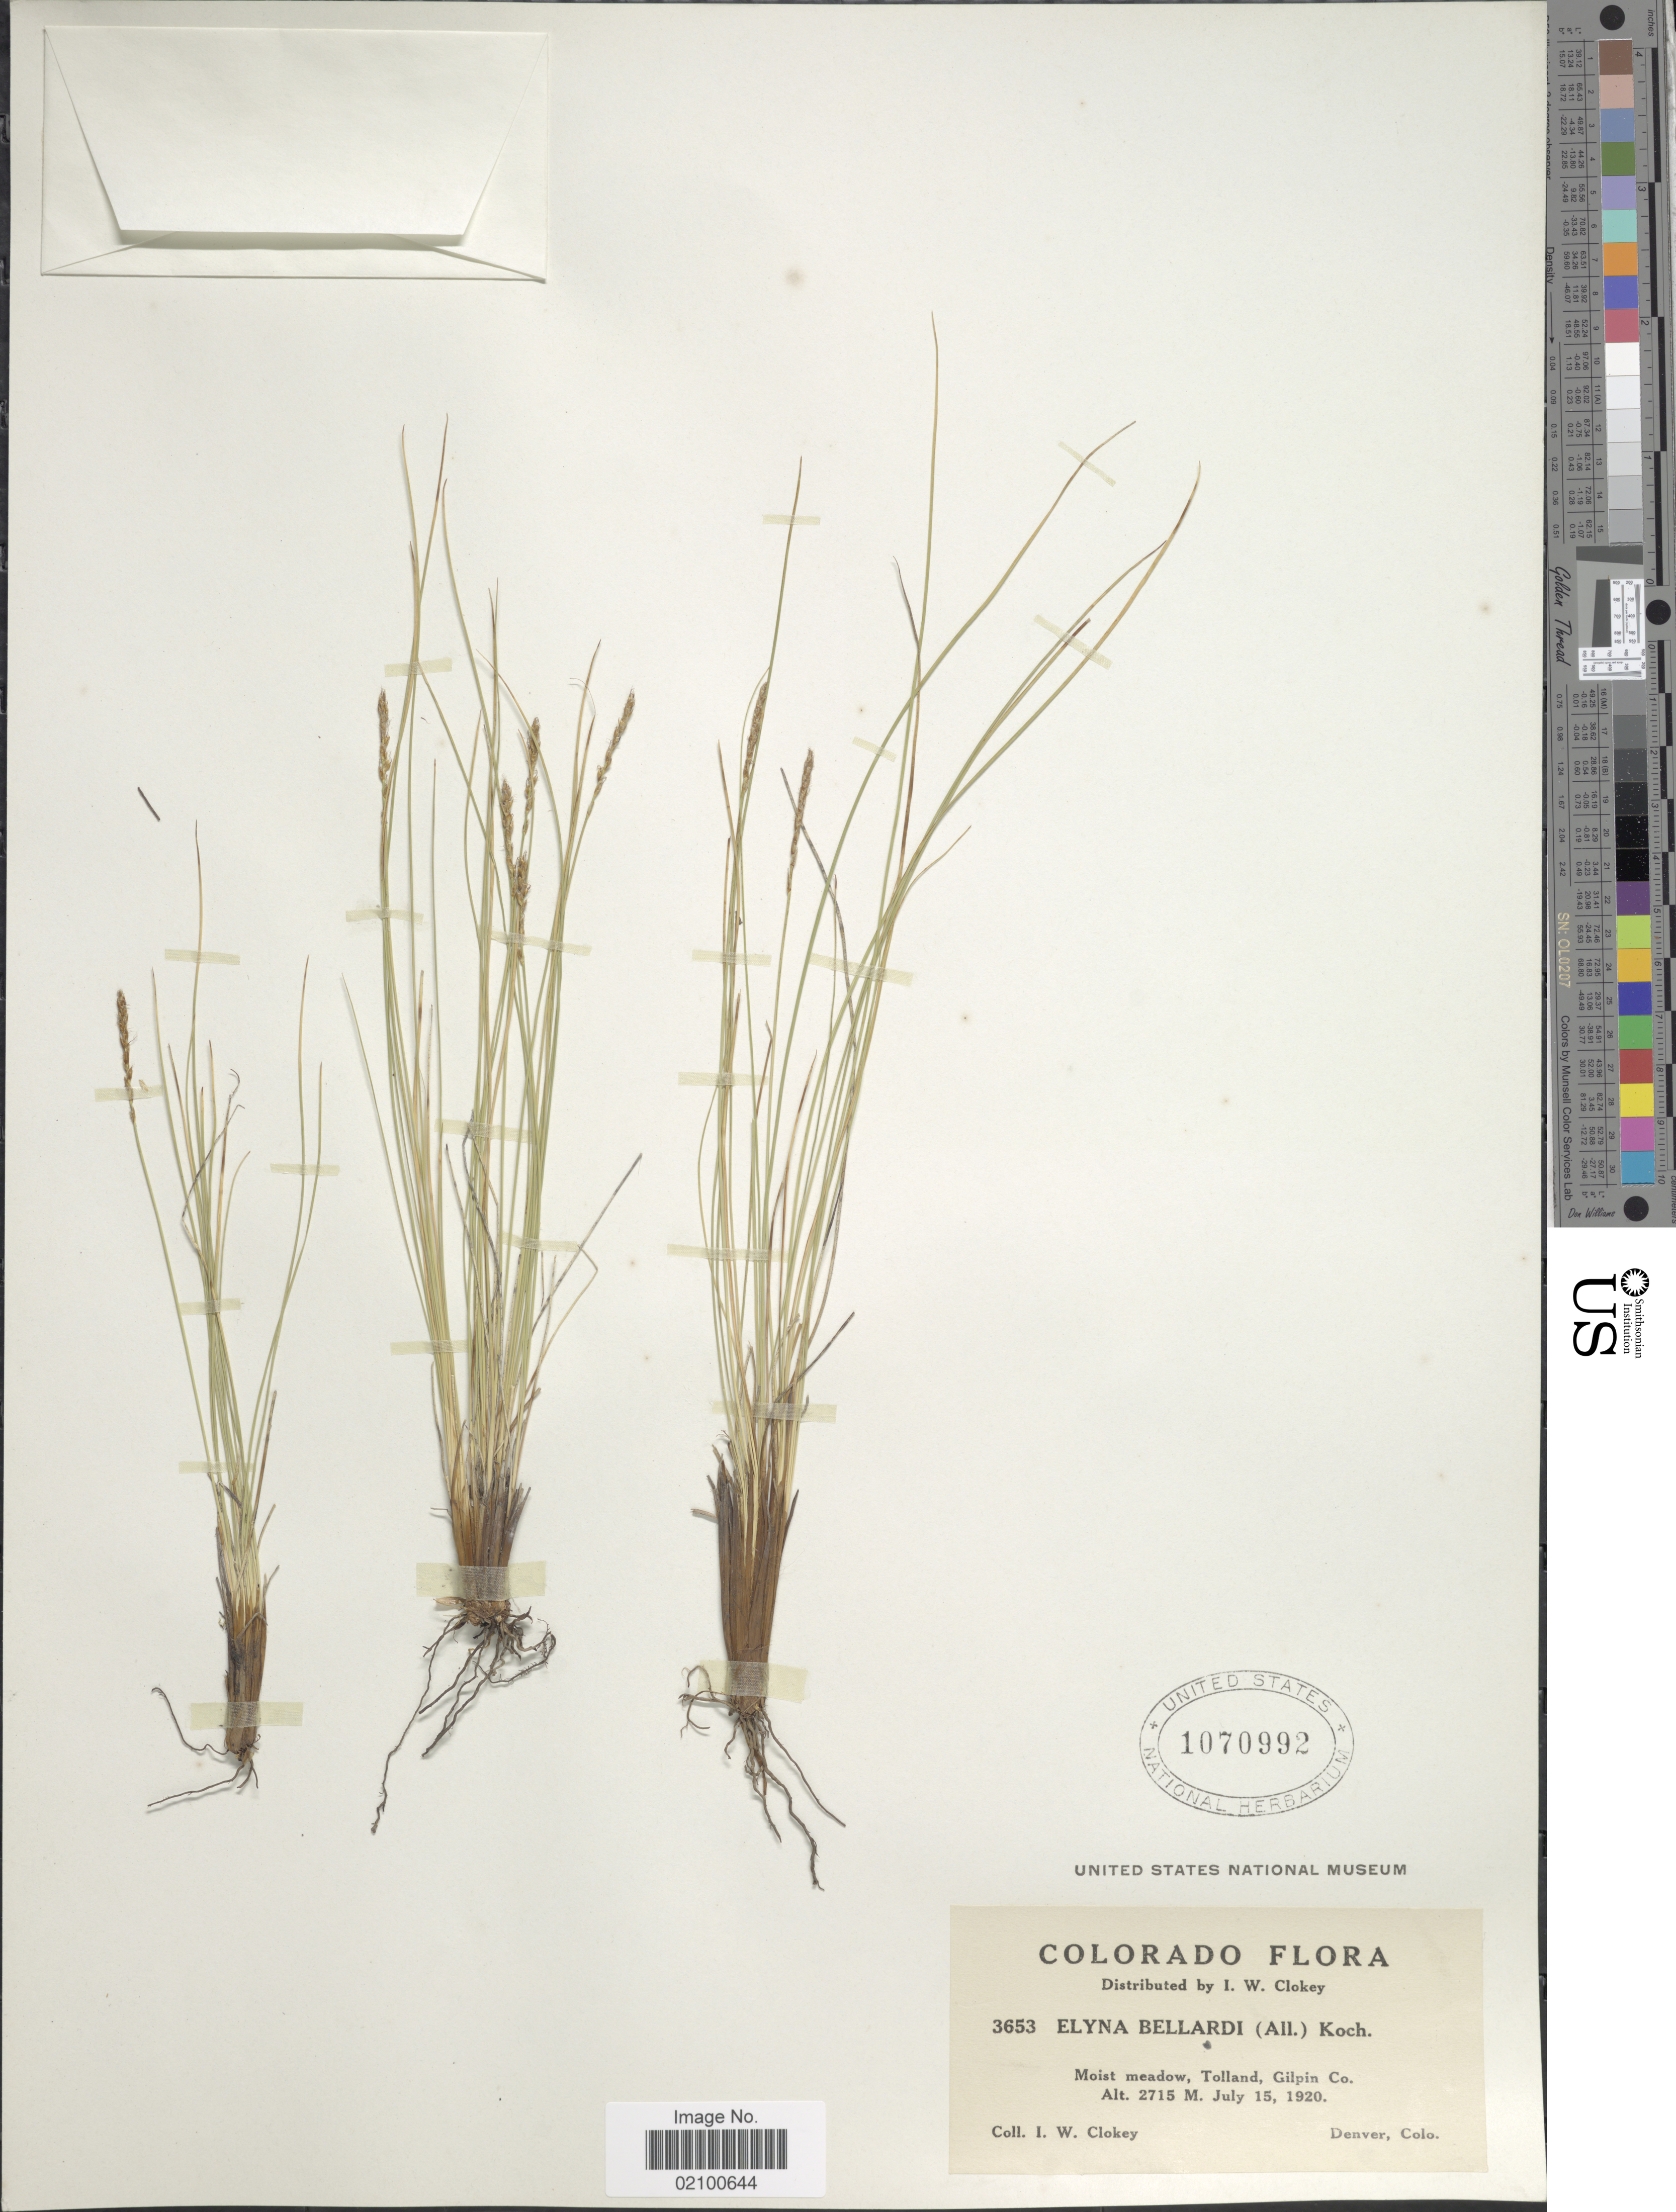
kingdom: Plantae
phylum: Tracheophyta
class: Liliopsida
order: Poales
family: Cyperaceae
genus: Carex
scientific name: Carex myosuroides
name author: Vill.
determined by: Strong, M. T., (US), Smithsonian Institution - National Museum of Natural History (UNITED STATES)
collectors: I. W. Clokey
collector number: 3653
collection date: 1920-07-15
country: United States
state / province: Colorado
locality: Tolland, Gilpin Co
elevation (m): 2715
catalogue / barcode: US 1070992